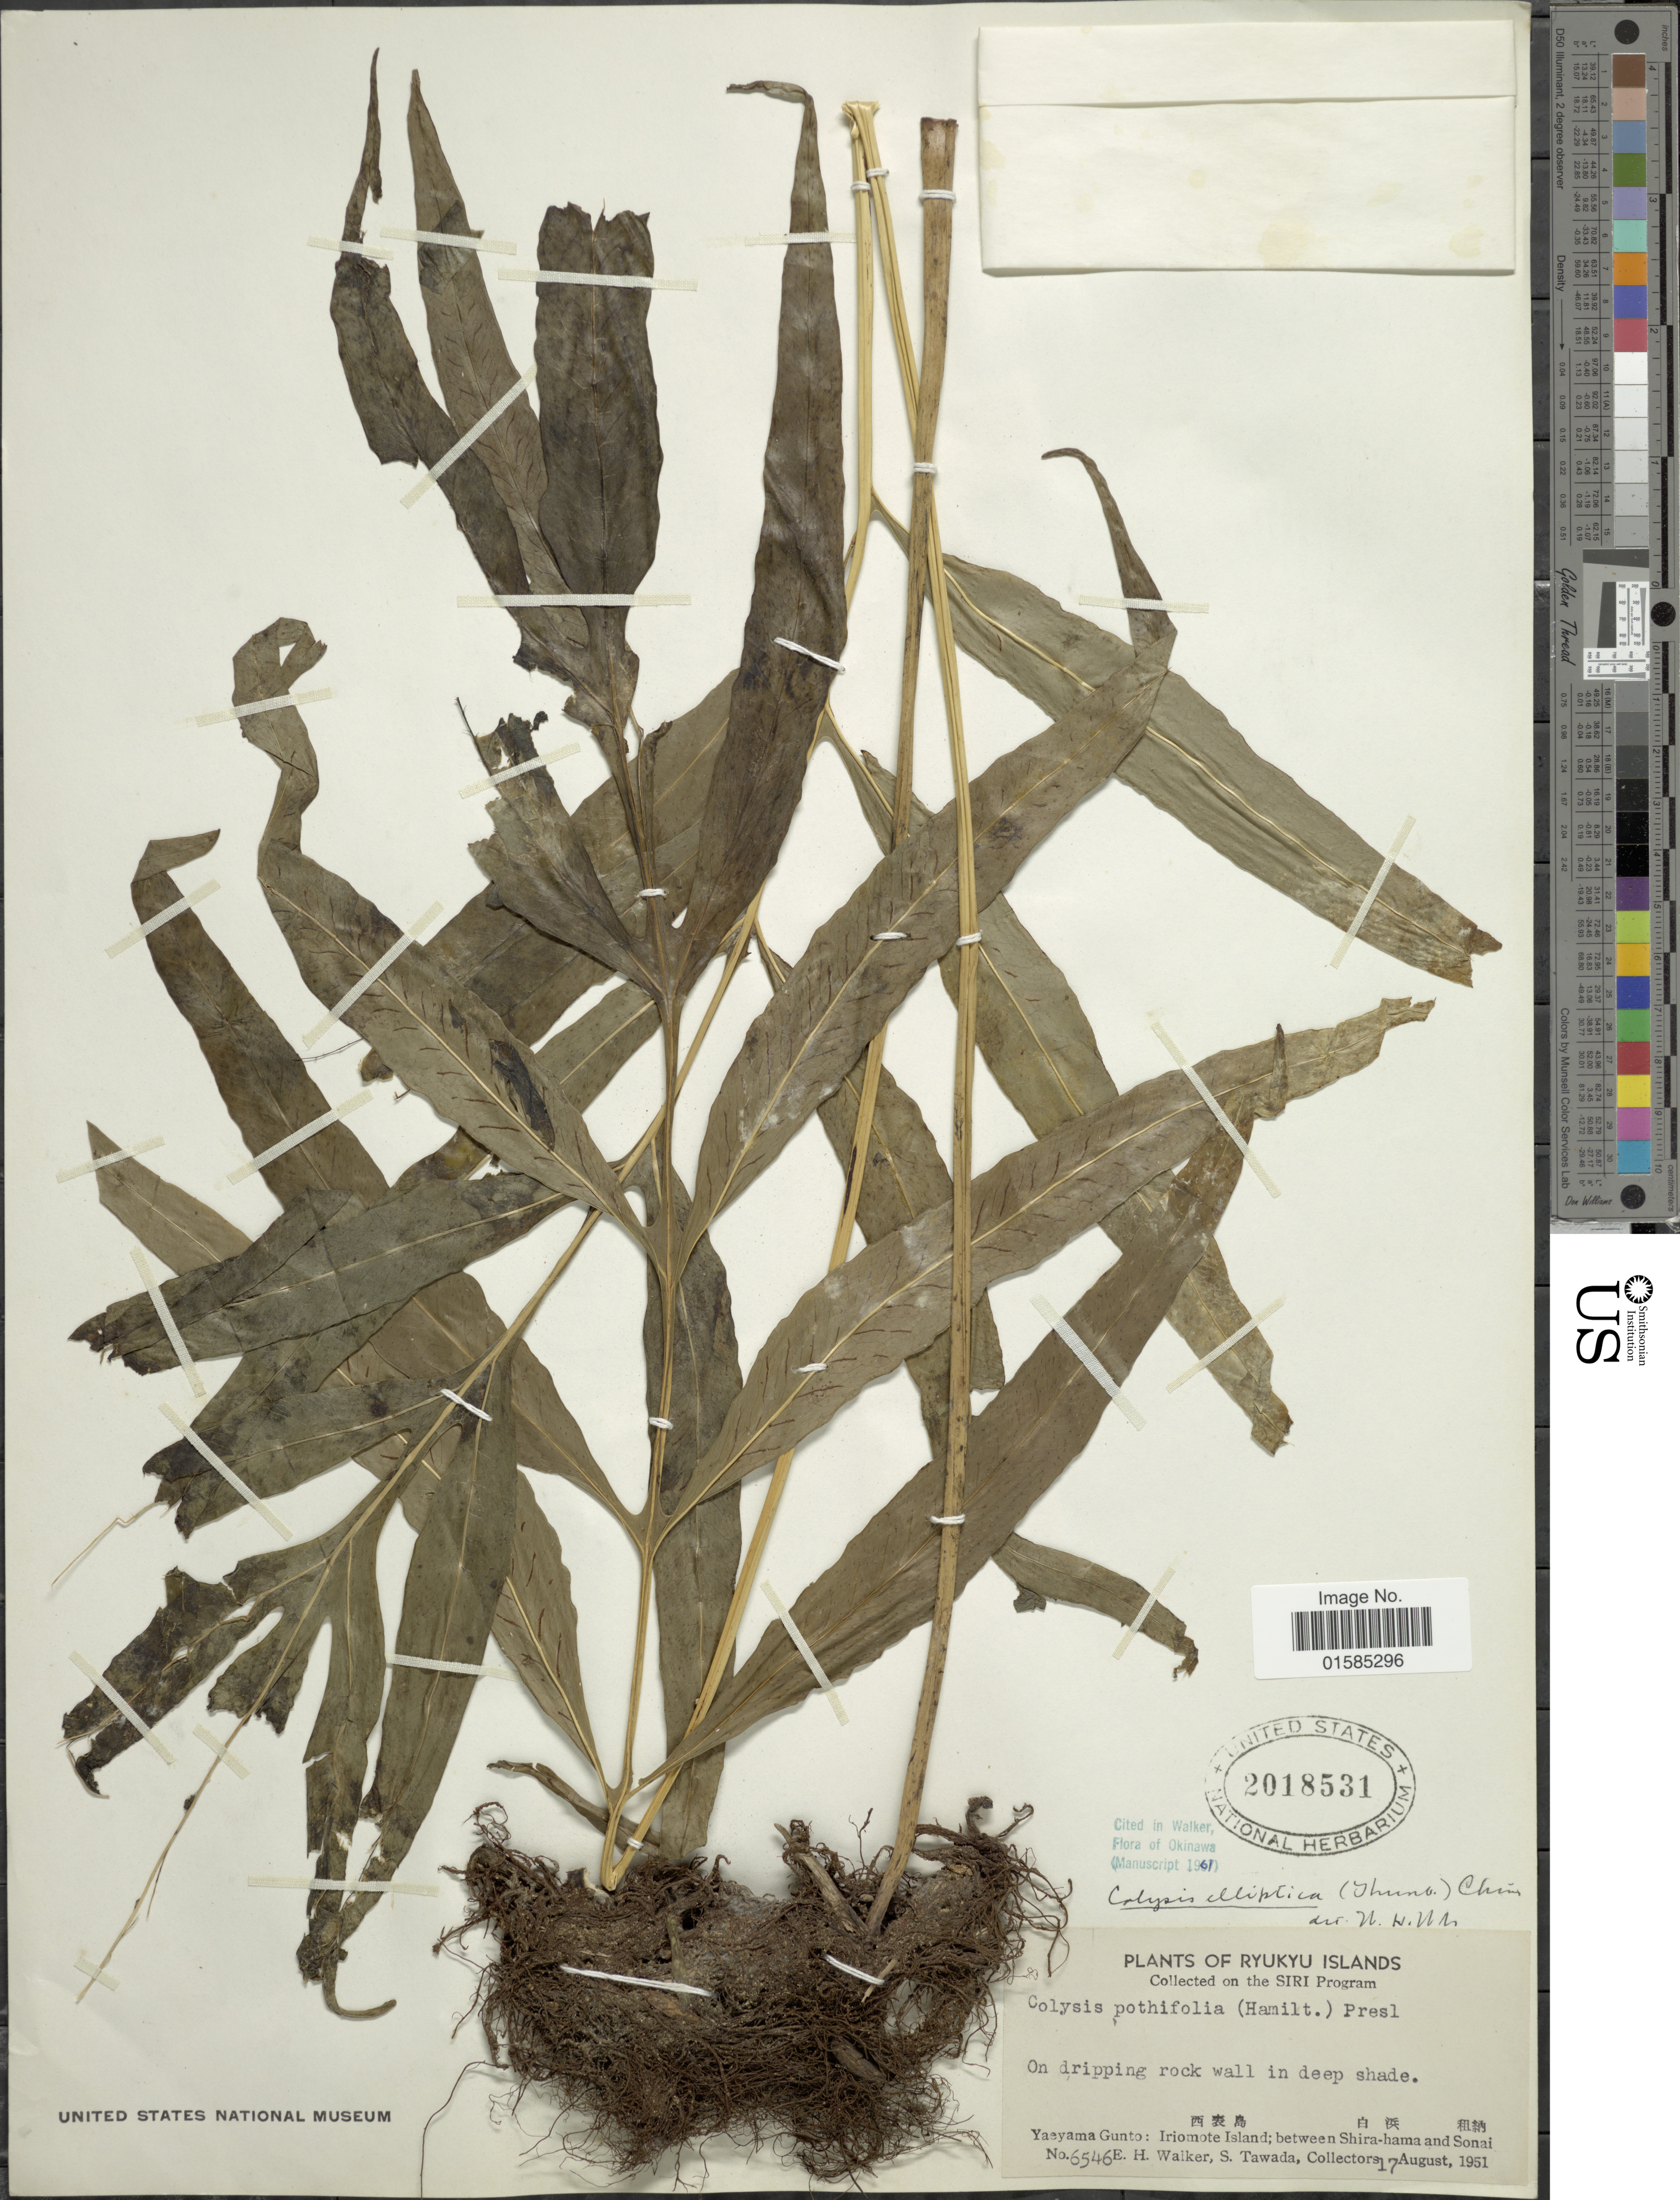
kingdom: Plantae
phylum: Tracheophyta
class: Polypodiopsida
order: Polypodiales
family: Polypodiaceae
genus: Leptochilus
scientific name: Leptochilus ellipticus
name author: (Thunb.) Noot.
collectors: E. H. Walker & S. Tawad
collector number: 6546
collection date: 1951-08-17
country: Japan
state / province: Okinawa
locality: Ryukyu Islands, Yaeyama Gunto: Iriomote Island; between Shira-hama and Sonai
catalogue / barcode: US 2018531